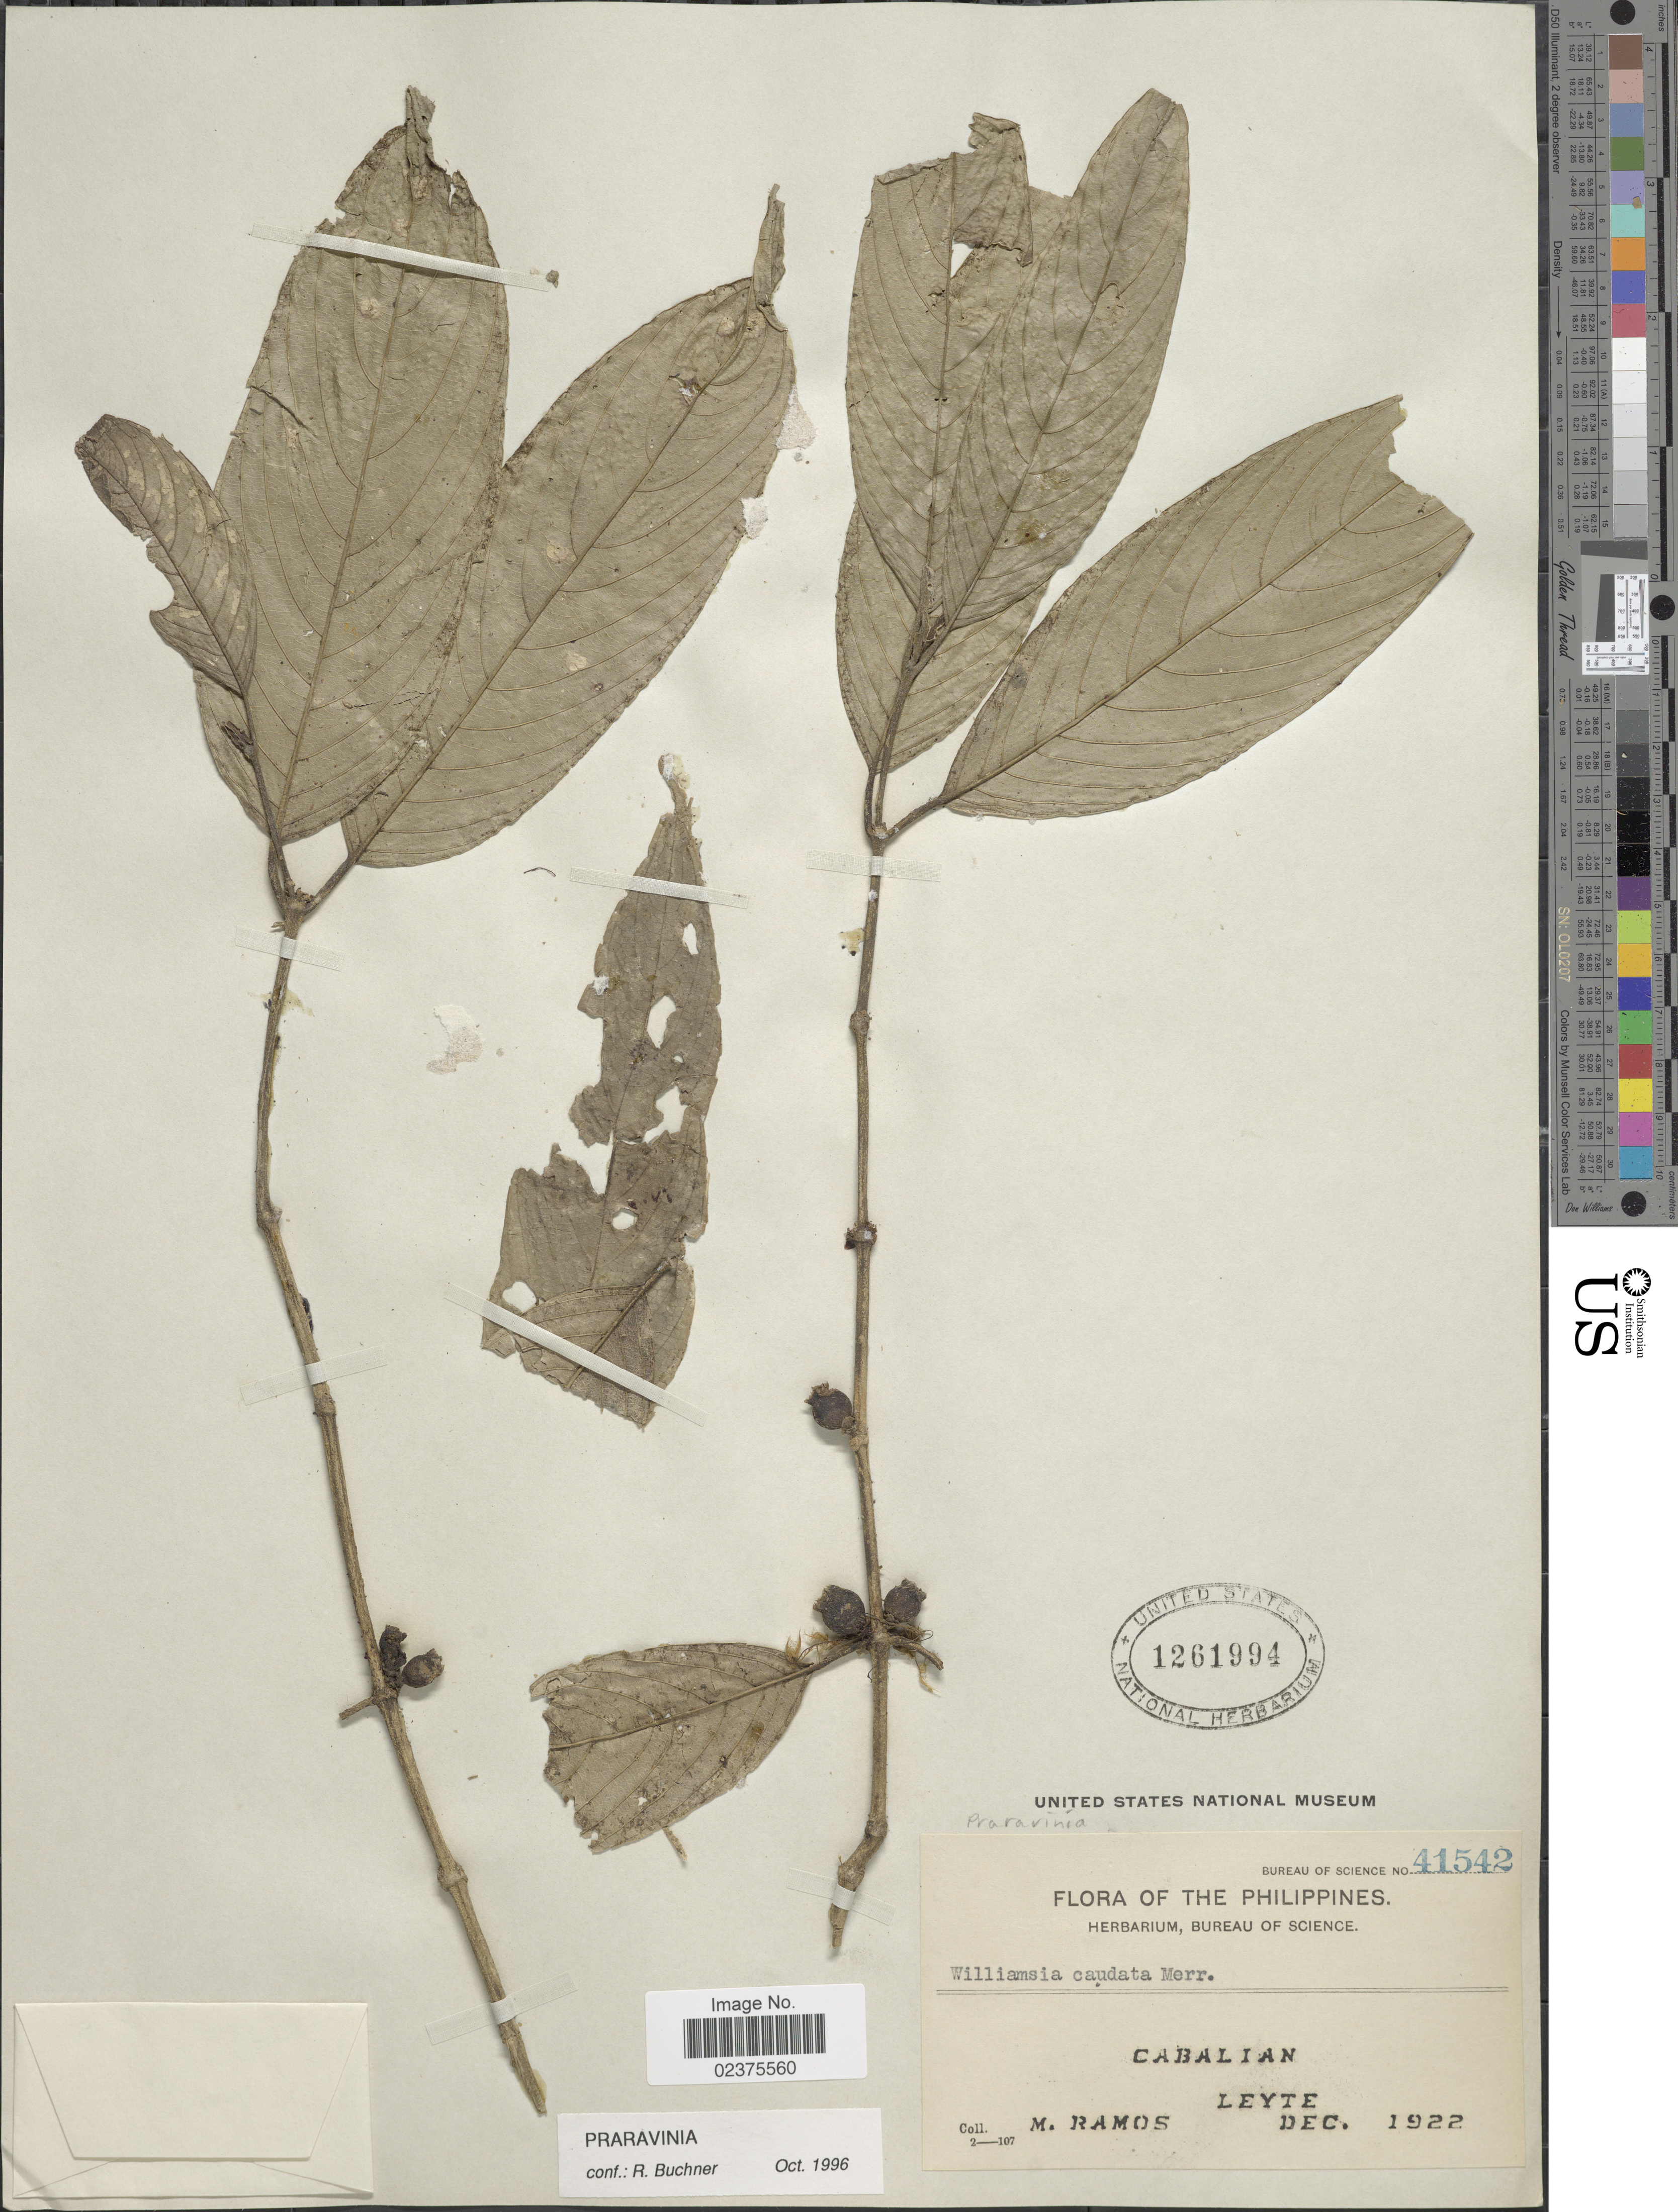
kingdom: Plantae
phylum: Tracheophyta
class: Magnoliopsida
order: Gentianales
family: Rubiaceae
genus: Praravinia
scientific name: Praravinia sp.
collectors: M. Ramos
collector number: Bureau of Science 41542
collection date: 1922-12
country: Philippines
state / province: Eastern Visayas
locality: Cabalian, Leyte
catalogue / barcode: US 1261994